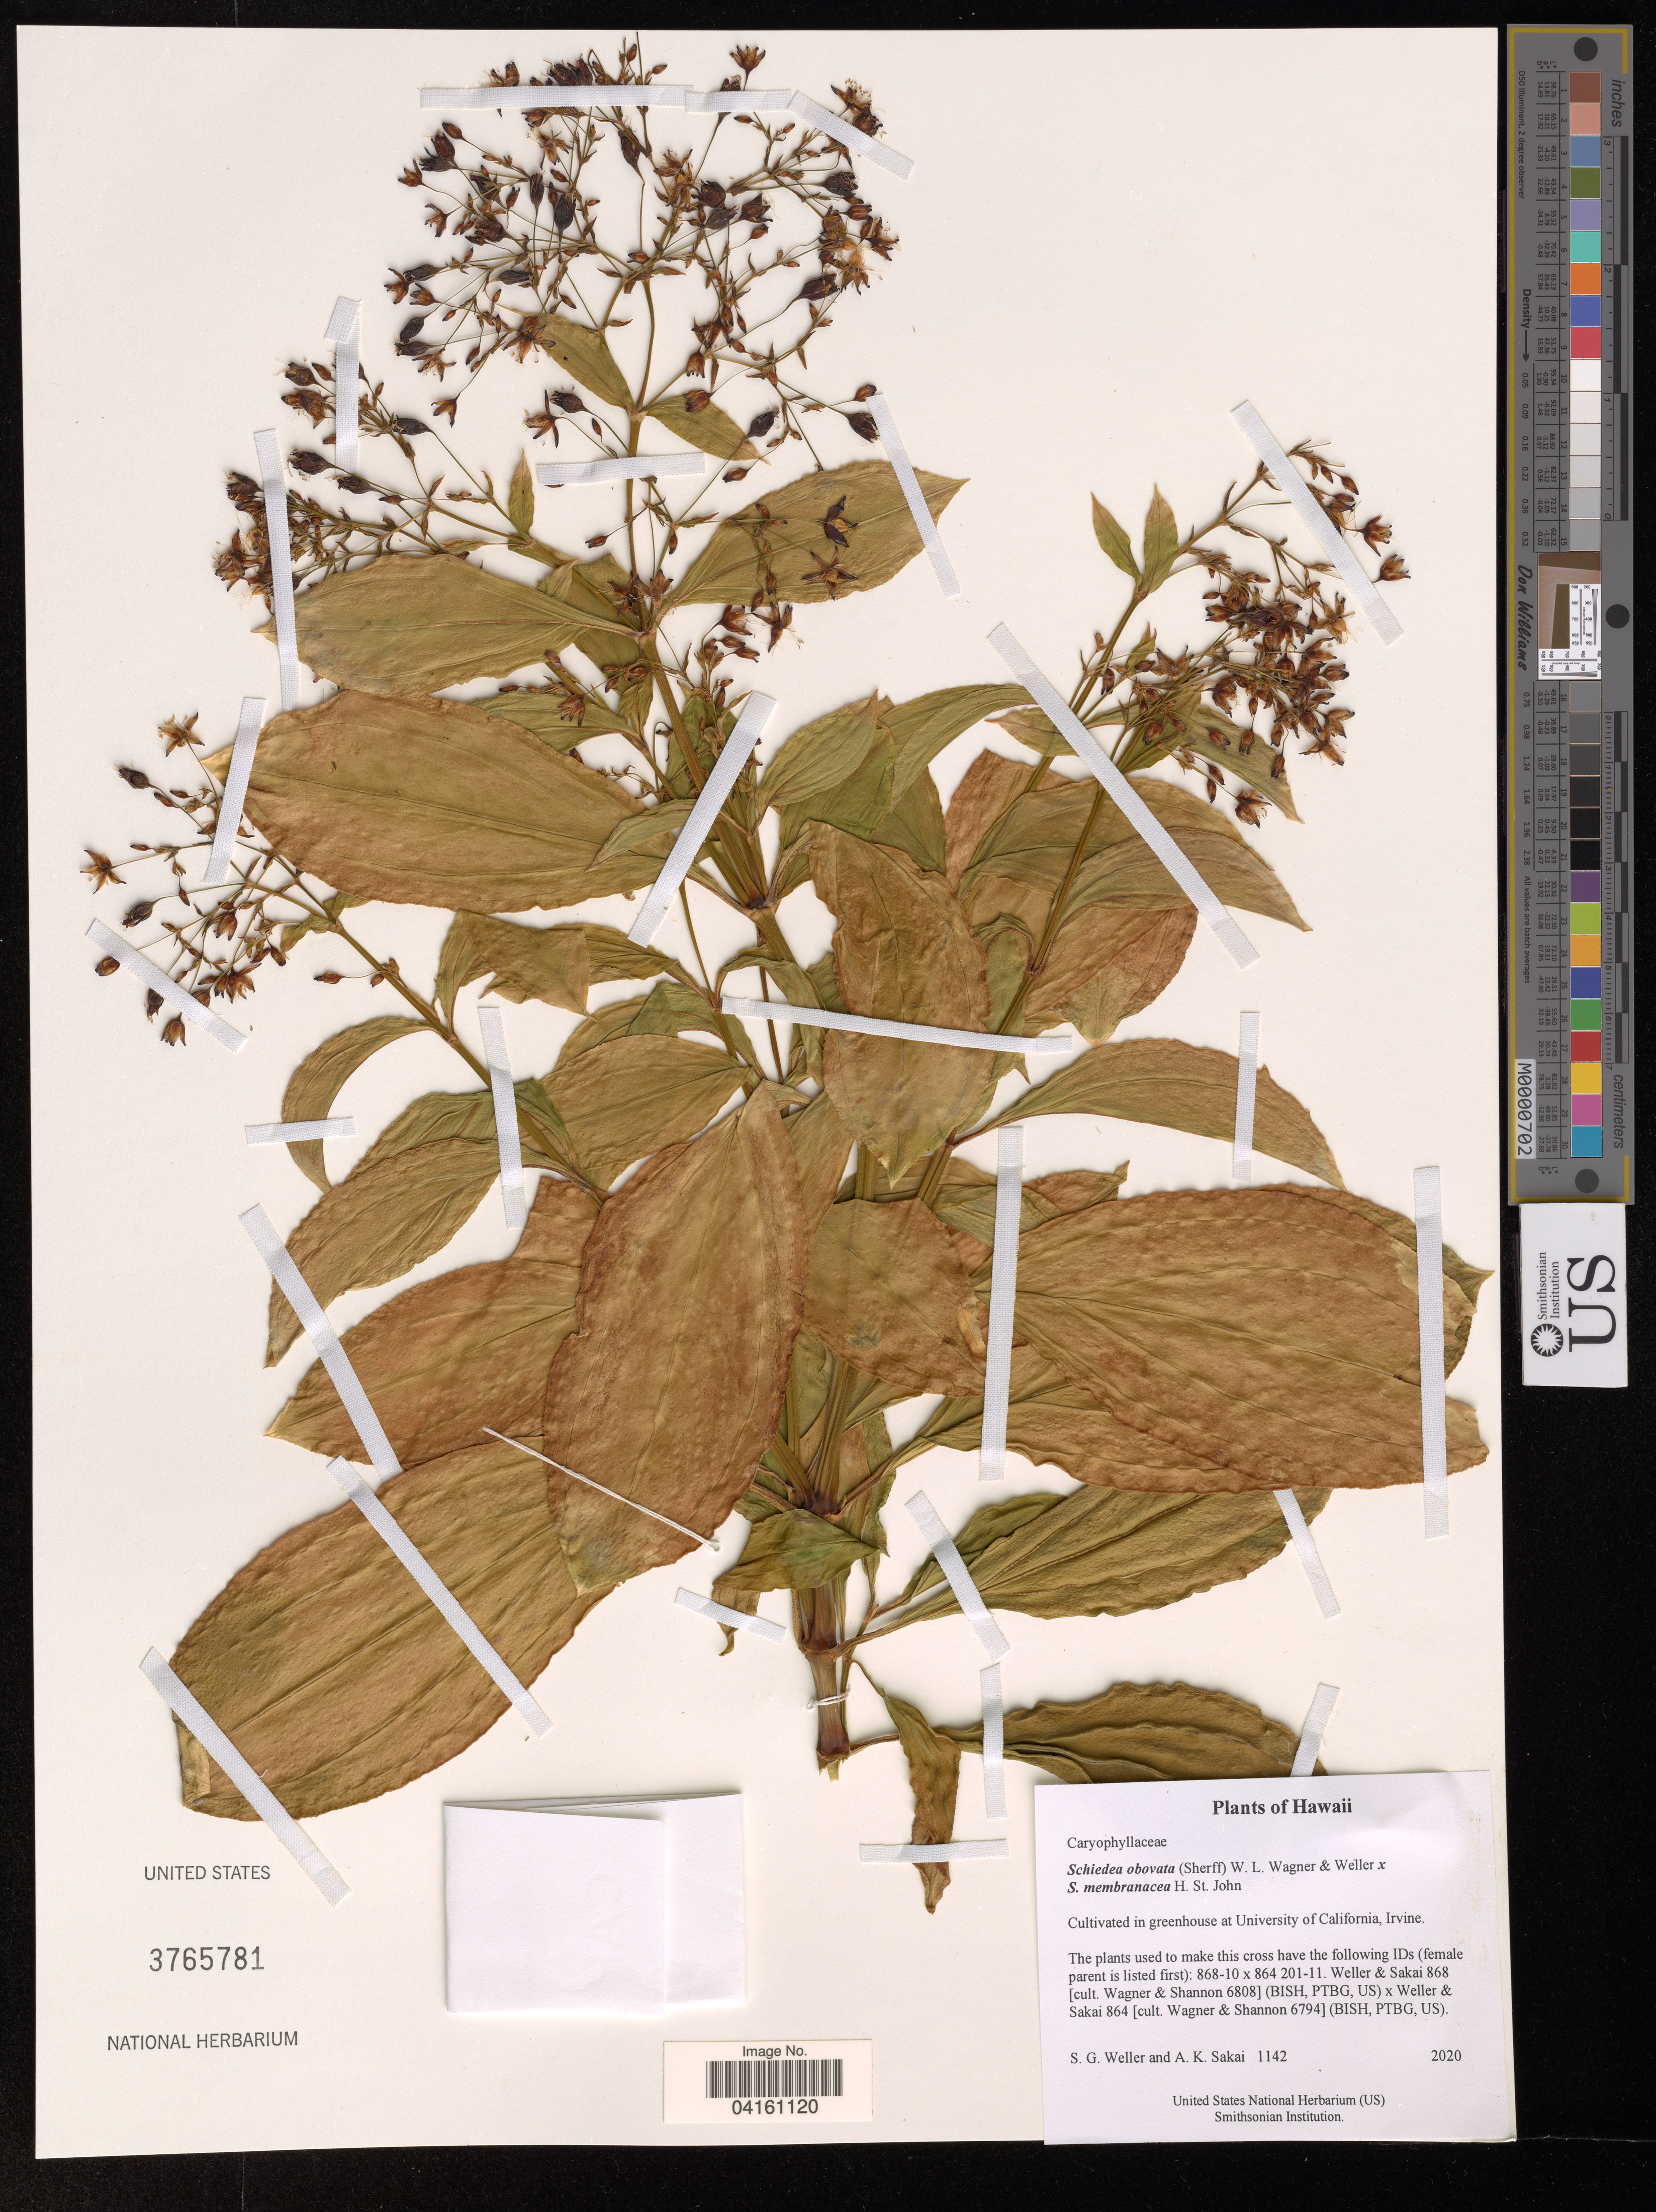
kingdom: Plantae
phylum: Tracheophyta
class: Magnoliopsida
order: Caryophyllales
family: Caryophyllaceae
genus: Schiedea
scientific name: Schiedea membranacea x S. obovata (Sherff) W.L. Wagner & Weller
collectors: S. G. Weller & A. Sakai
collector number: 1142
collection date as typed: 2020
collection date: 2020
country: United States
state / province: California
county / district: Orange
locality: Cultivated in greenhouse at University of California, Irvine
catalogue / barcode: US 3765781